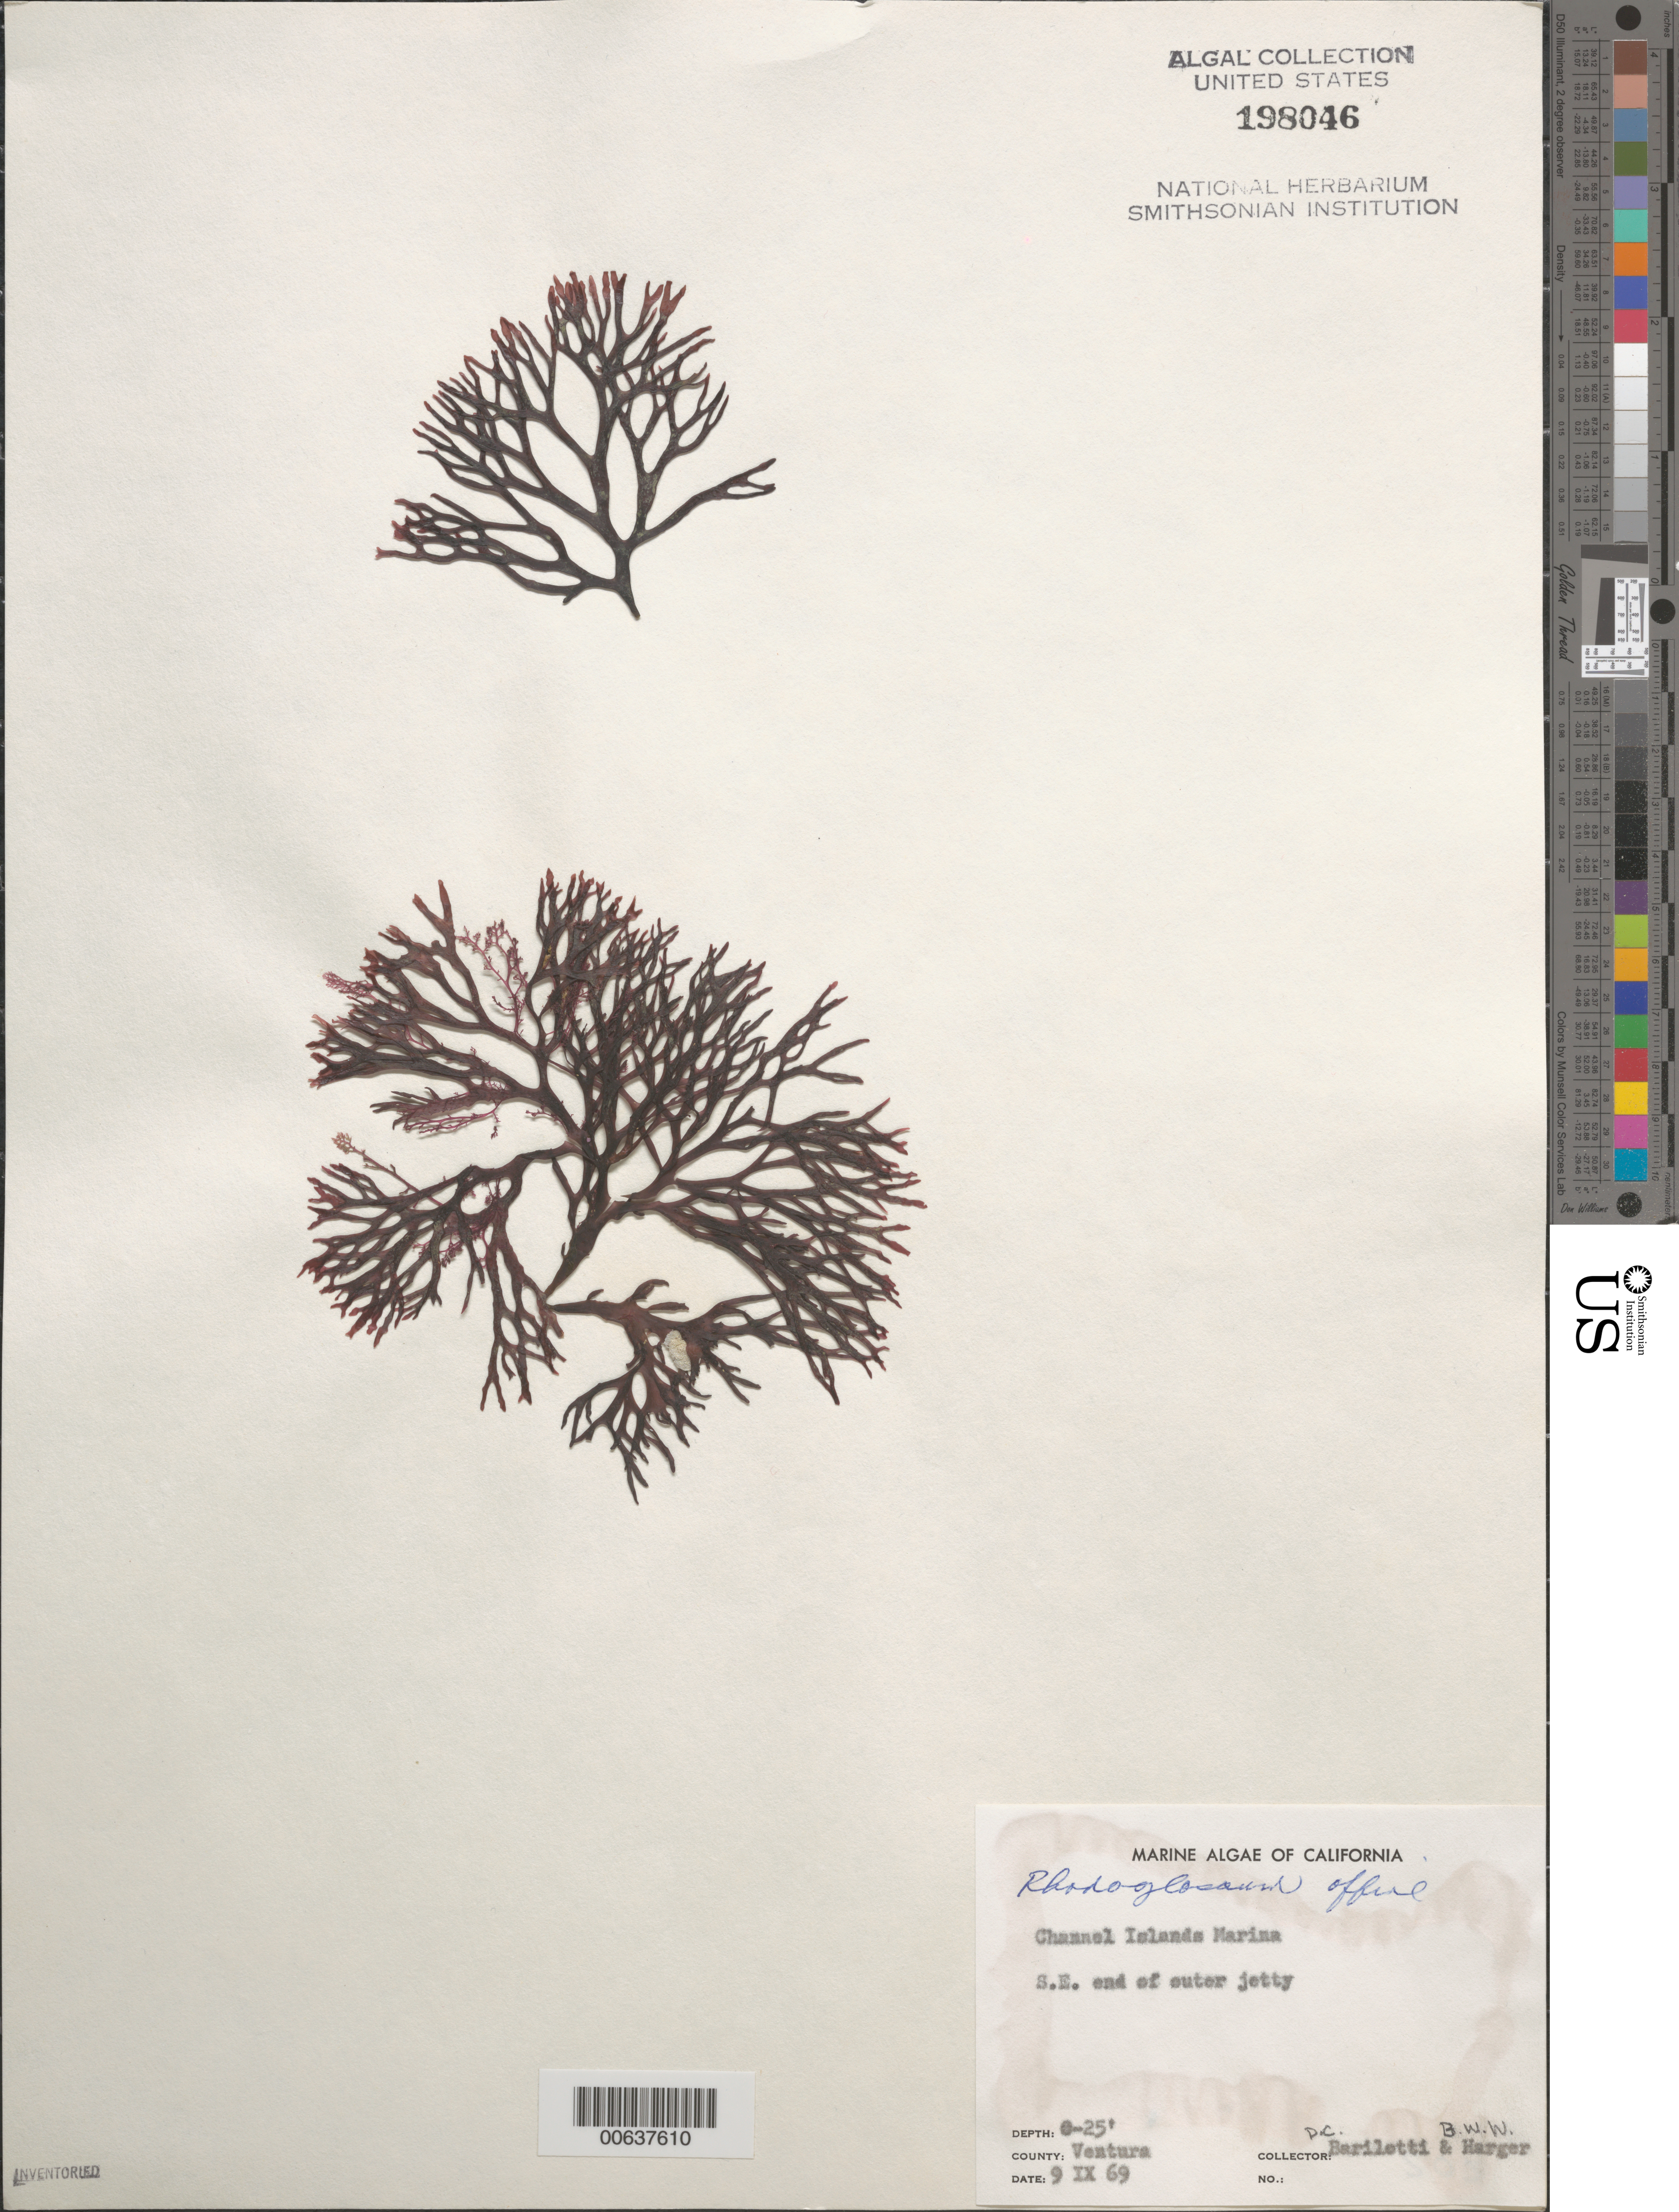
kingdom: Plantae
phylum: Rhodophyta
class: Florideophyceae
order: Gigartinales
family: Gigartinaceae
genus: Mazzaella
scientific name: Mazzaella affinis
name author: (Harvey) Fredericq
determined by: Algae name updating Project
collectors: D. C. Barilotti & B. W. Harger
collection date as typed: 09 Sep 1969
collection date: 1969-09-09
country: United States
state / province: California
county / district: Ventura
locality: Channel Islands Marina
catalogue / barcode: US 198046